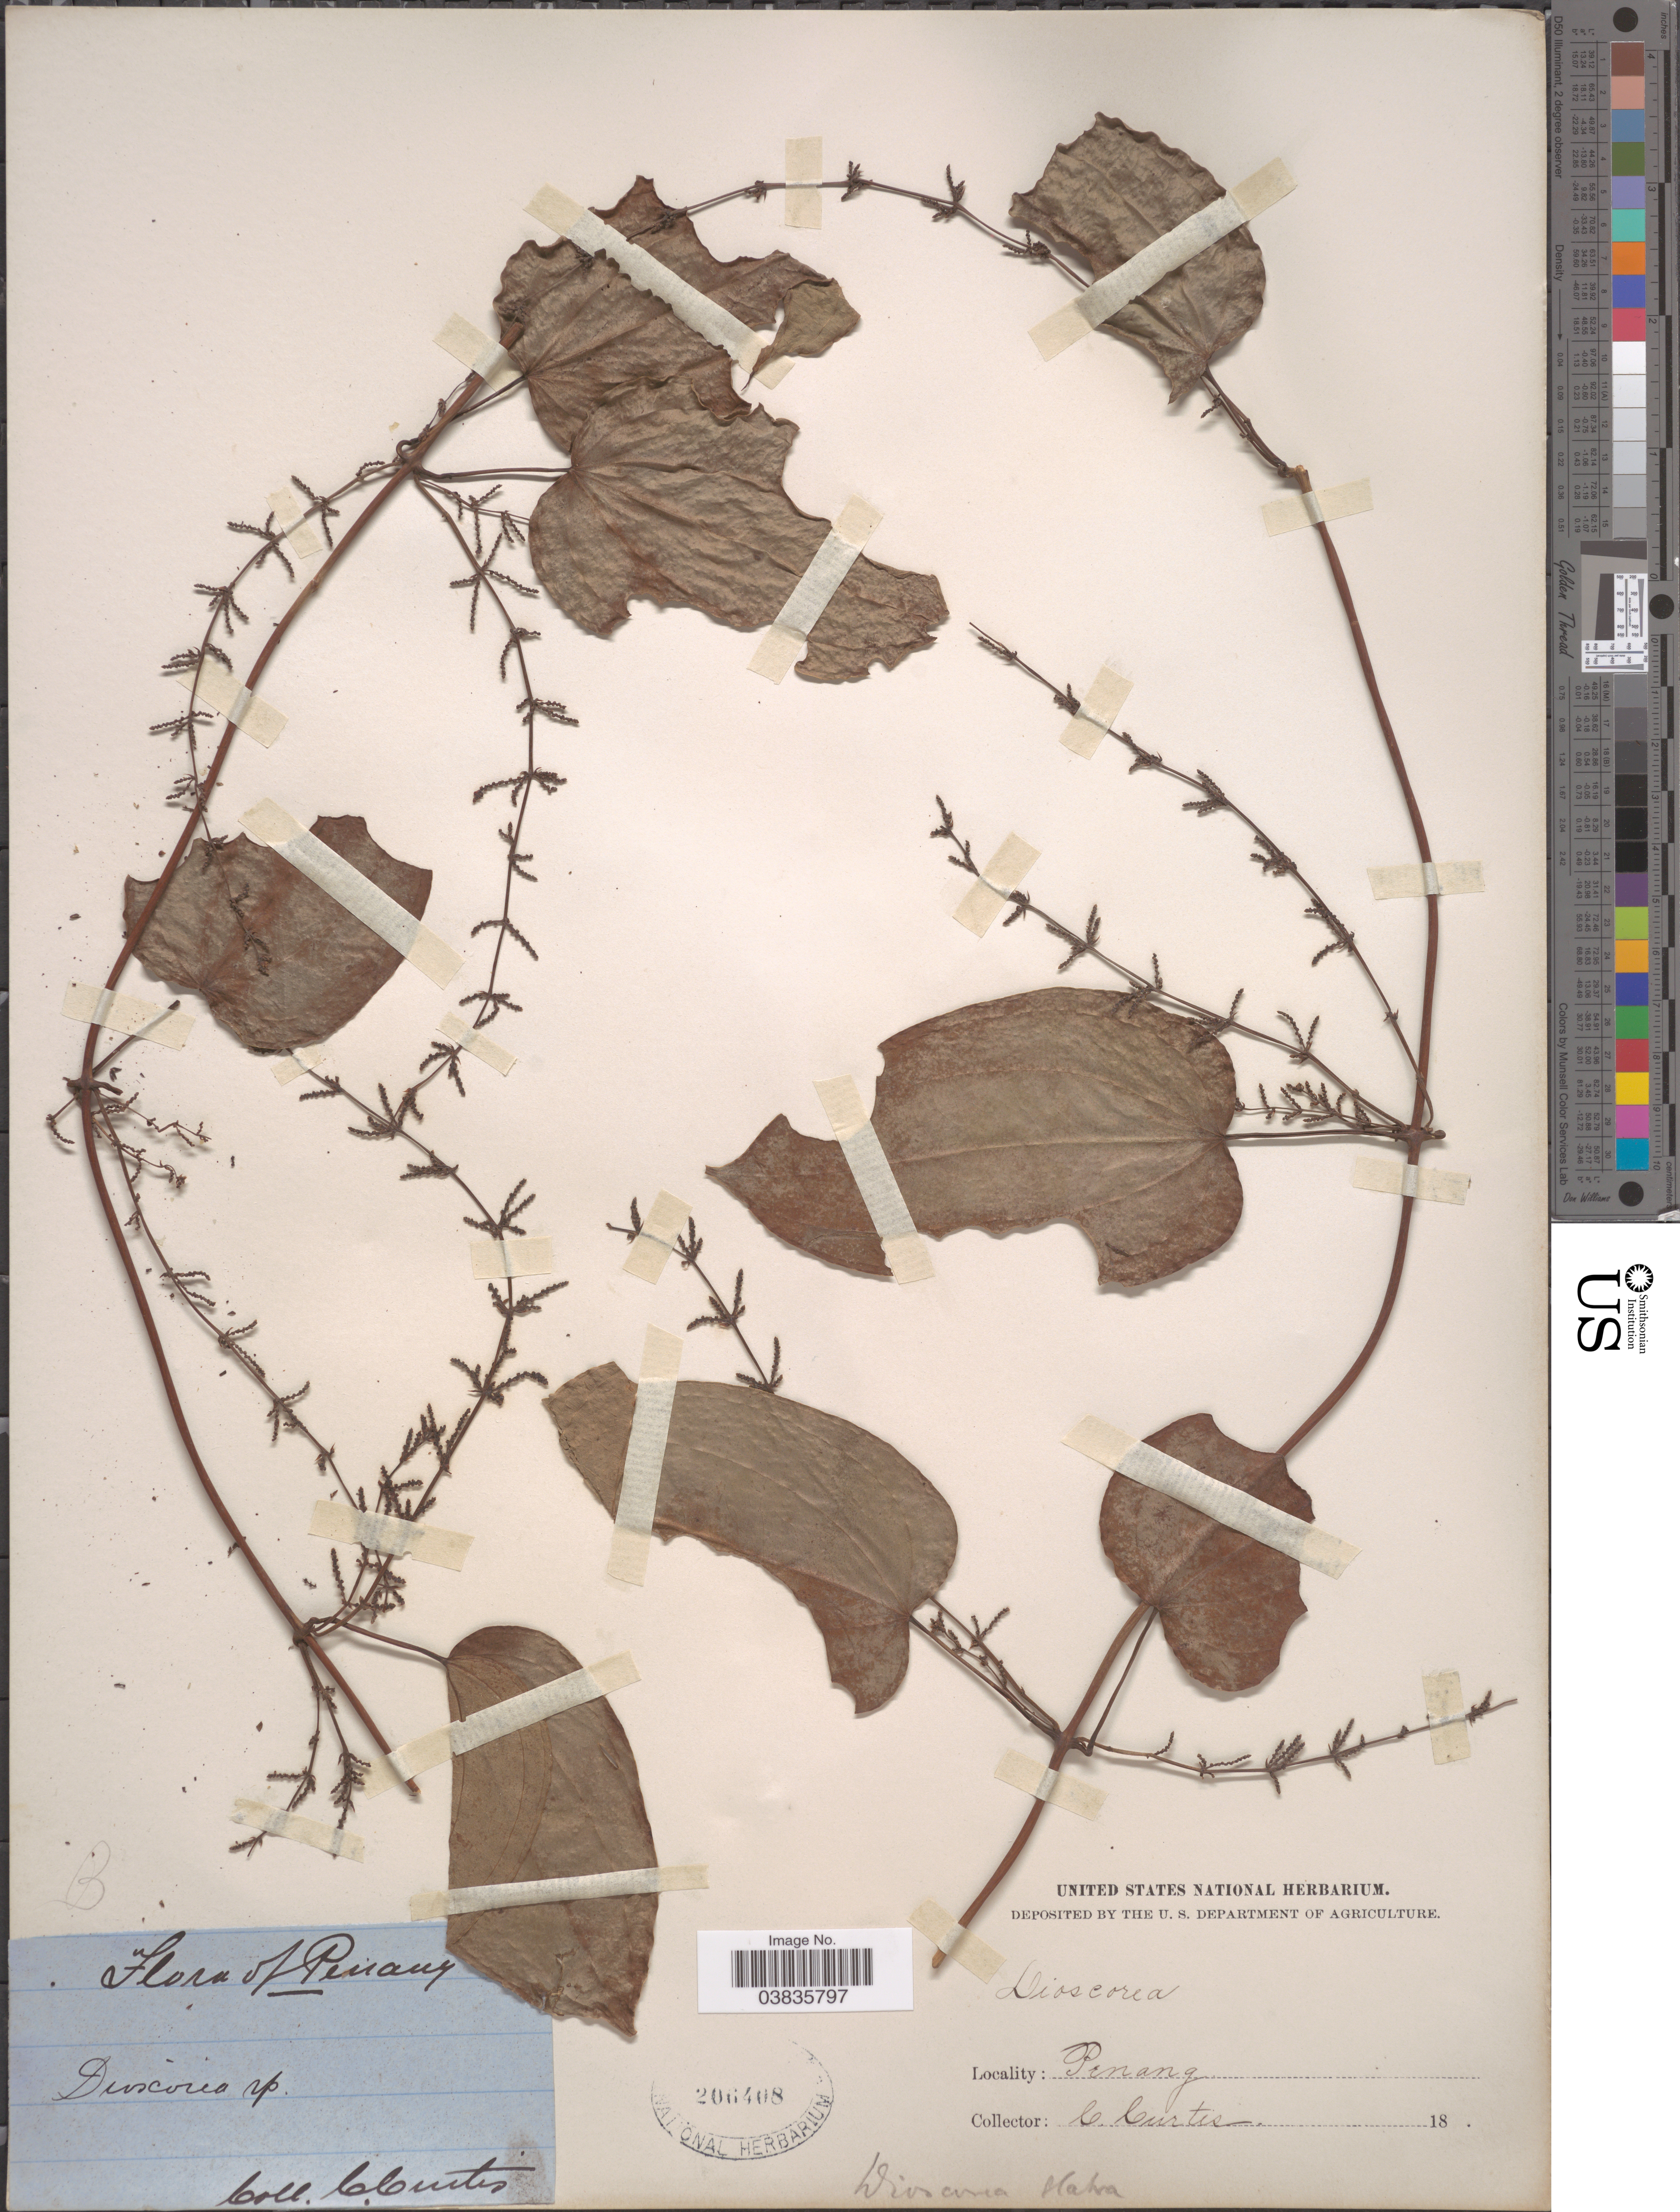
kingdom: Plantae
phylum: Tracheophyta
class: Liliopsida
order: Dioscoreales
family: Dioscoreaceae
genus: Dioscorea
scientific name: Dioscorea glabra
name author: Roxb.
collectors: C. Curtis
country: Malaysia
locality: Penang.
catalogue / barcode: US 206408